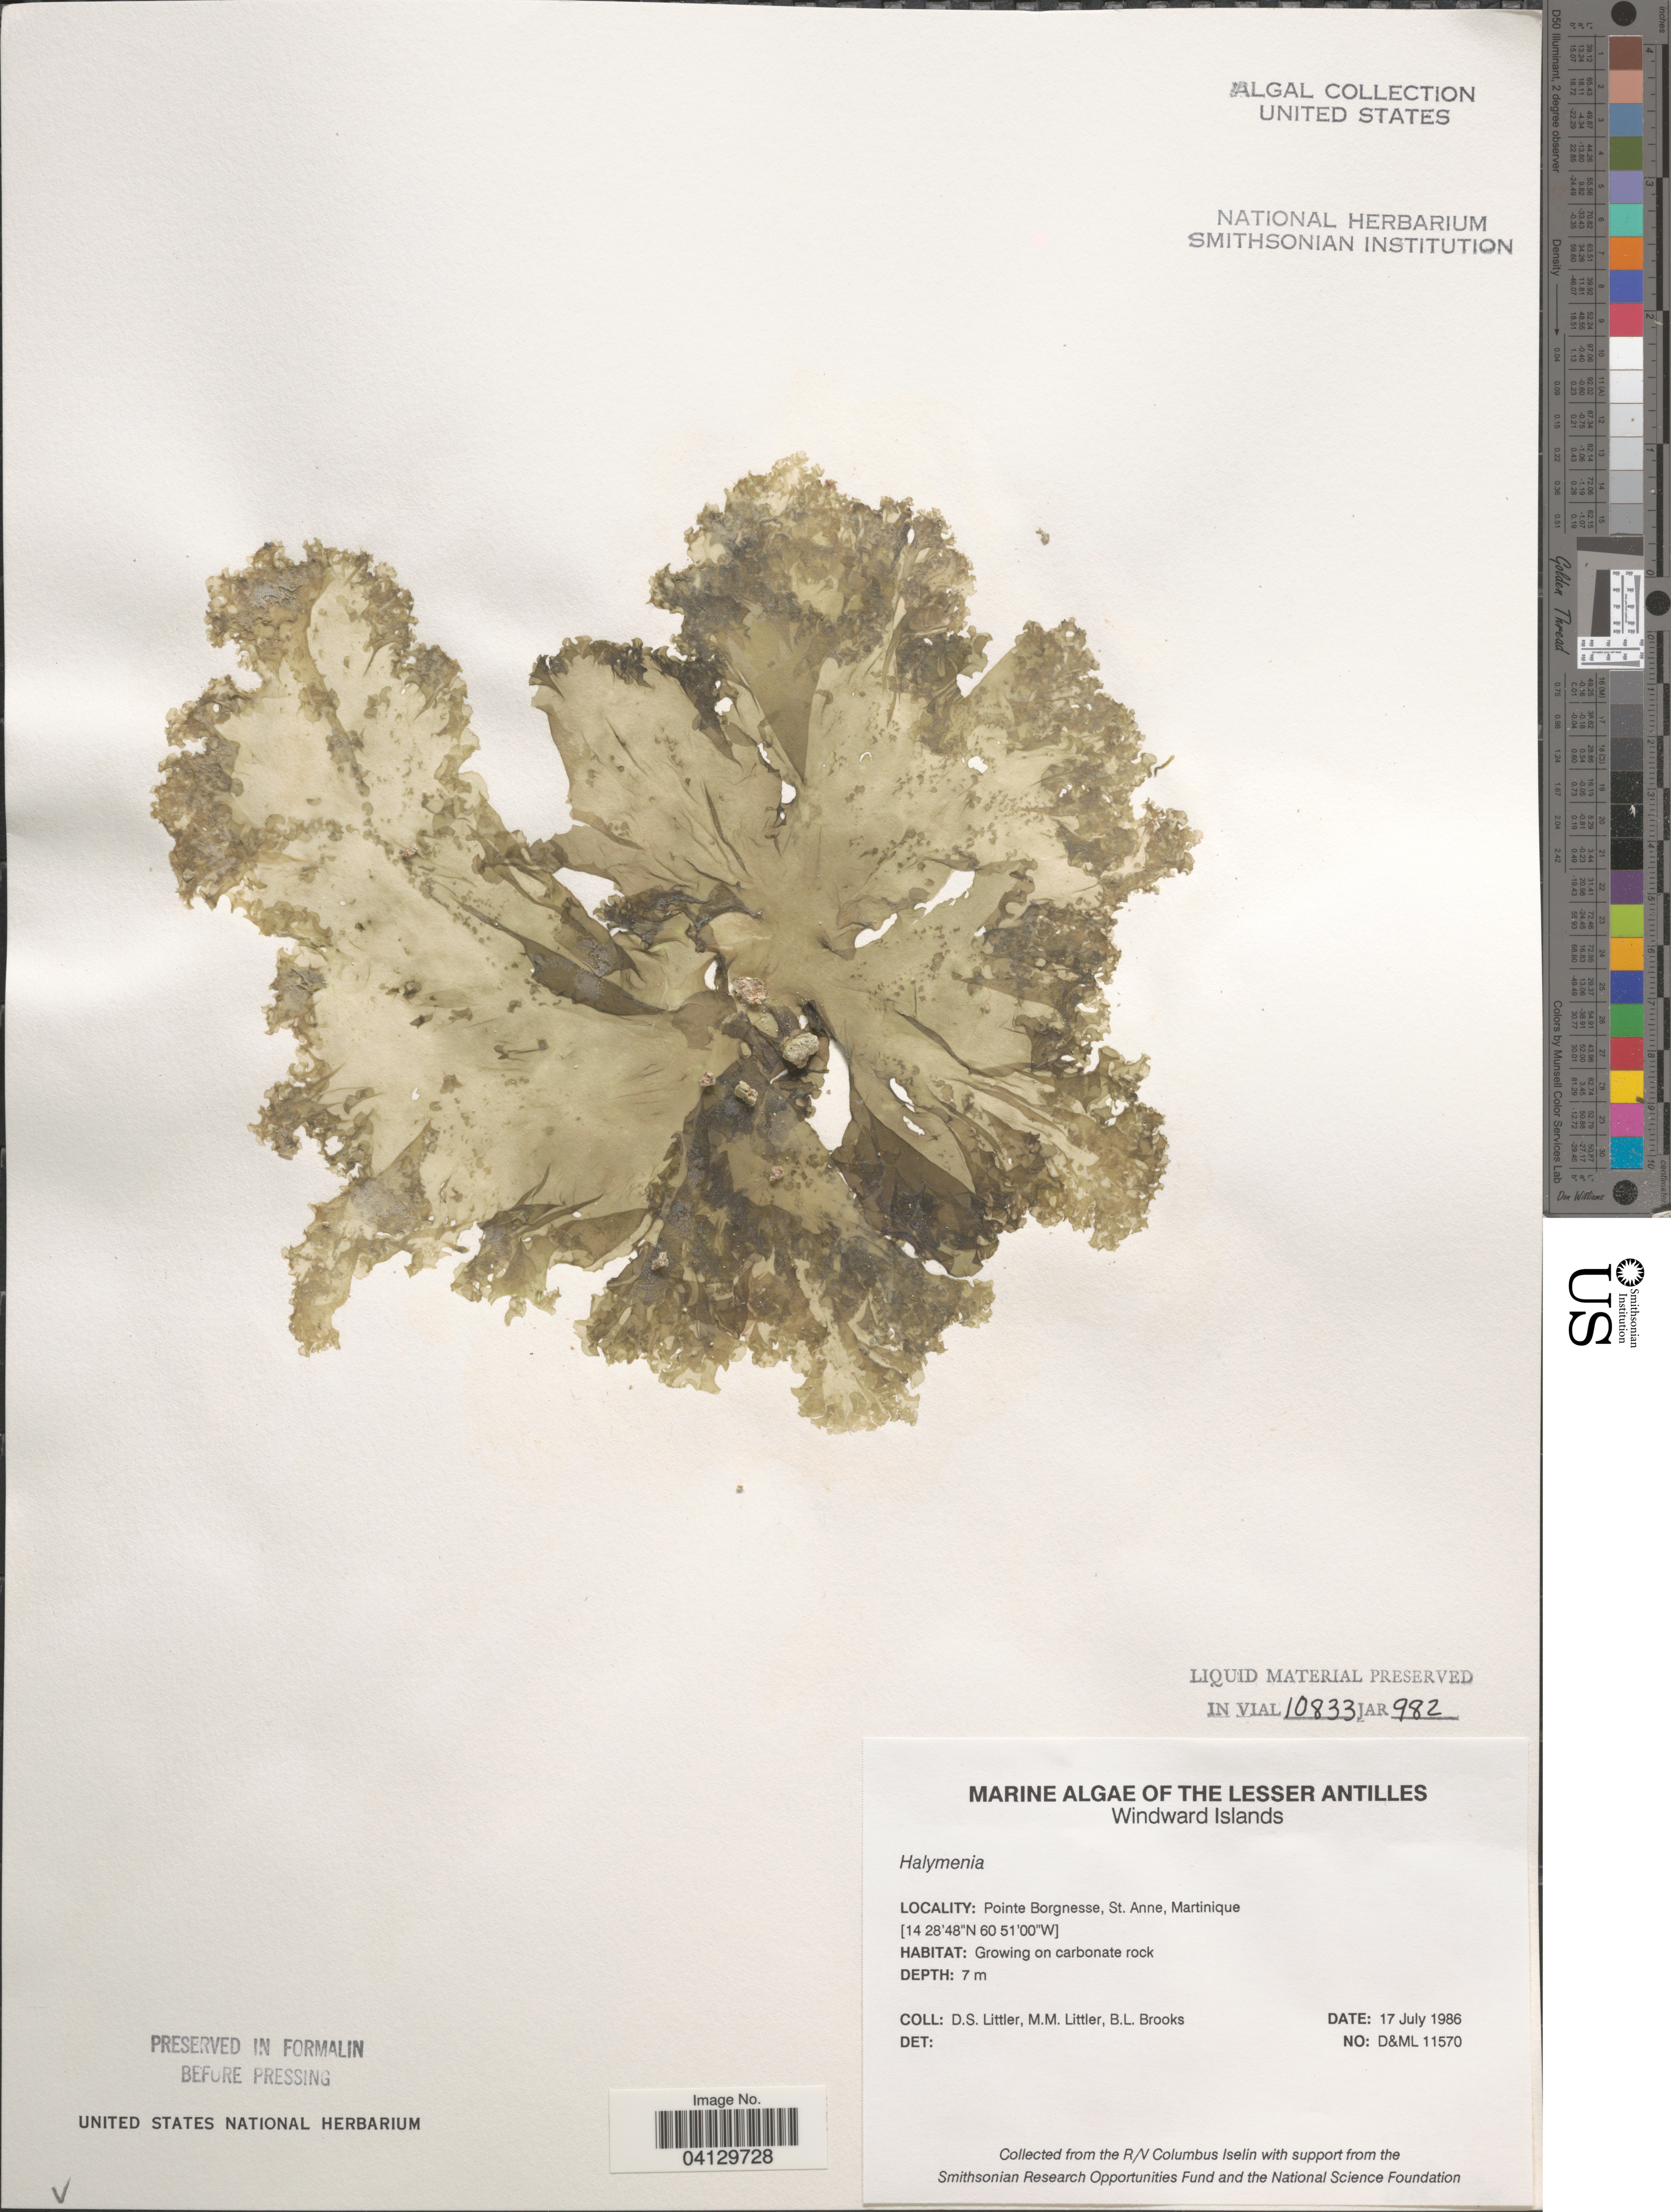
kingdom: Plantae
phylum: Rhodophyta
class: Florideophyceae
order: Halymeniales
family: Halymeniaceae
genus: Halymenia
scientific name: Halymenia sp.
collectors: D. S. Littler & B. Brooks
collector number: D&ML11570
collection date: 1986-07-17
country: Martinique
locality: The Lesser Antilles. Windward Islands. Pointe Borgnesse, St. Anne.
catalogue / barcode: US 328623